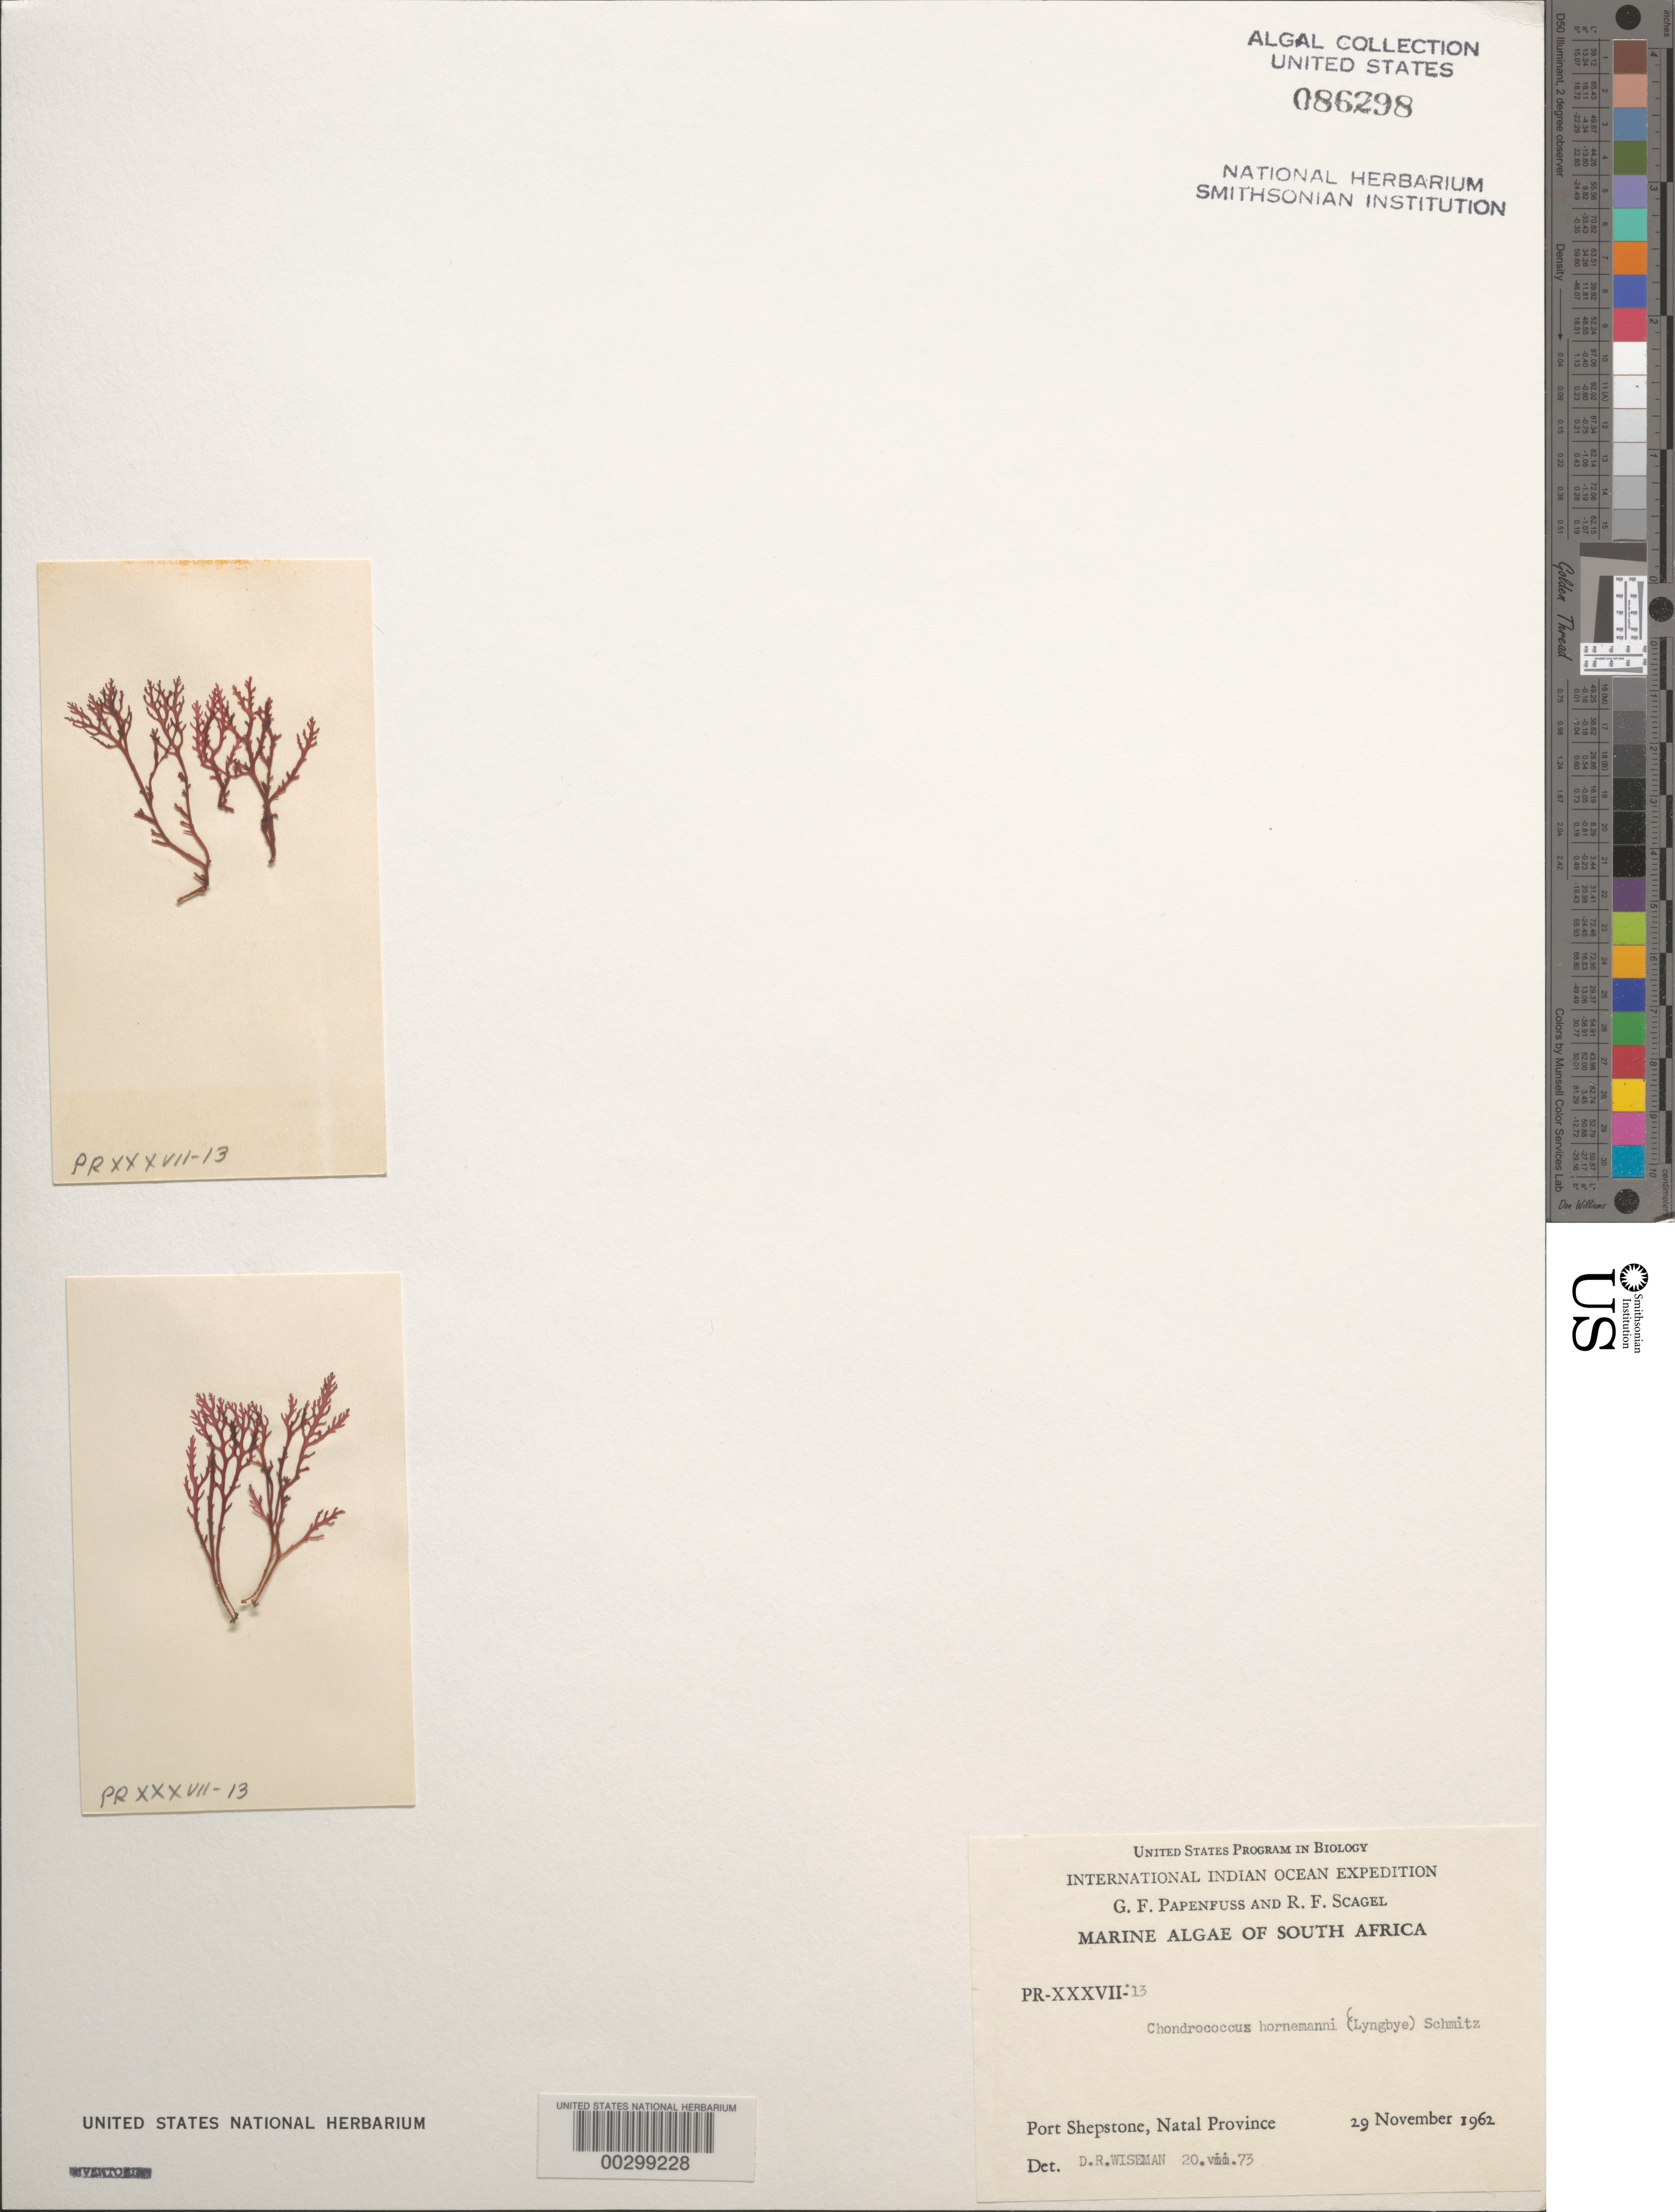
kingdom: Plantae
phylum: Rhodophyta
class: Florideophyceae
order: Gigartinales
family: Rhizophyllidaceae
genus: Portieria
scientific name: Portieria hornemannii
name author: (Lyngbye) P.C. Silva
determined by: Algae name updating Project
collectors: G. Papenfuss & R. F. Scagel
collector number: PR-XXXVII-13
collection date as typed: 29 Nov 1962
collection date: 1962-11-29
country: South Africa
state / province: KwaZulu-Natal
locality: Port Shepstone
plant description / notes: International Indian Ocean Expedition, 1962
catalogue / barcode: US 86298